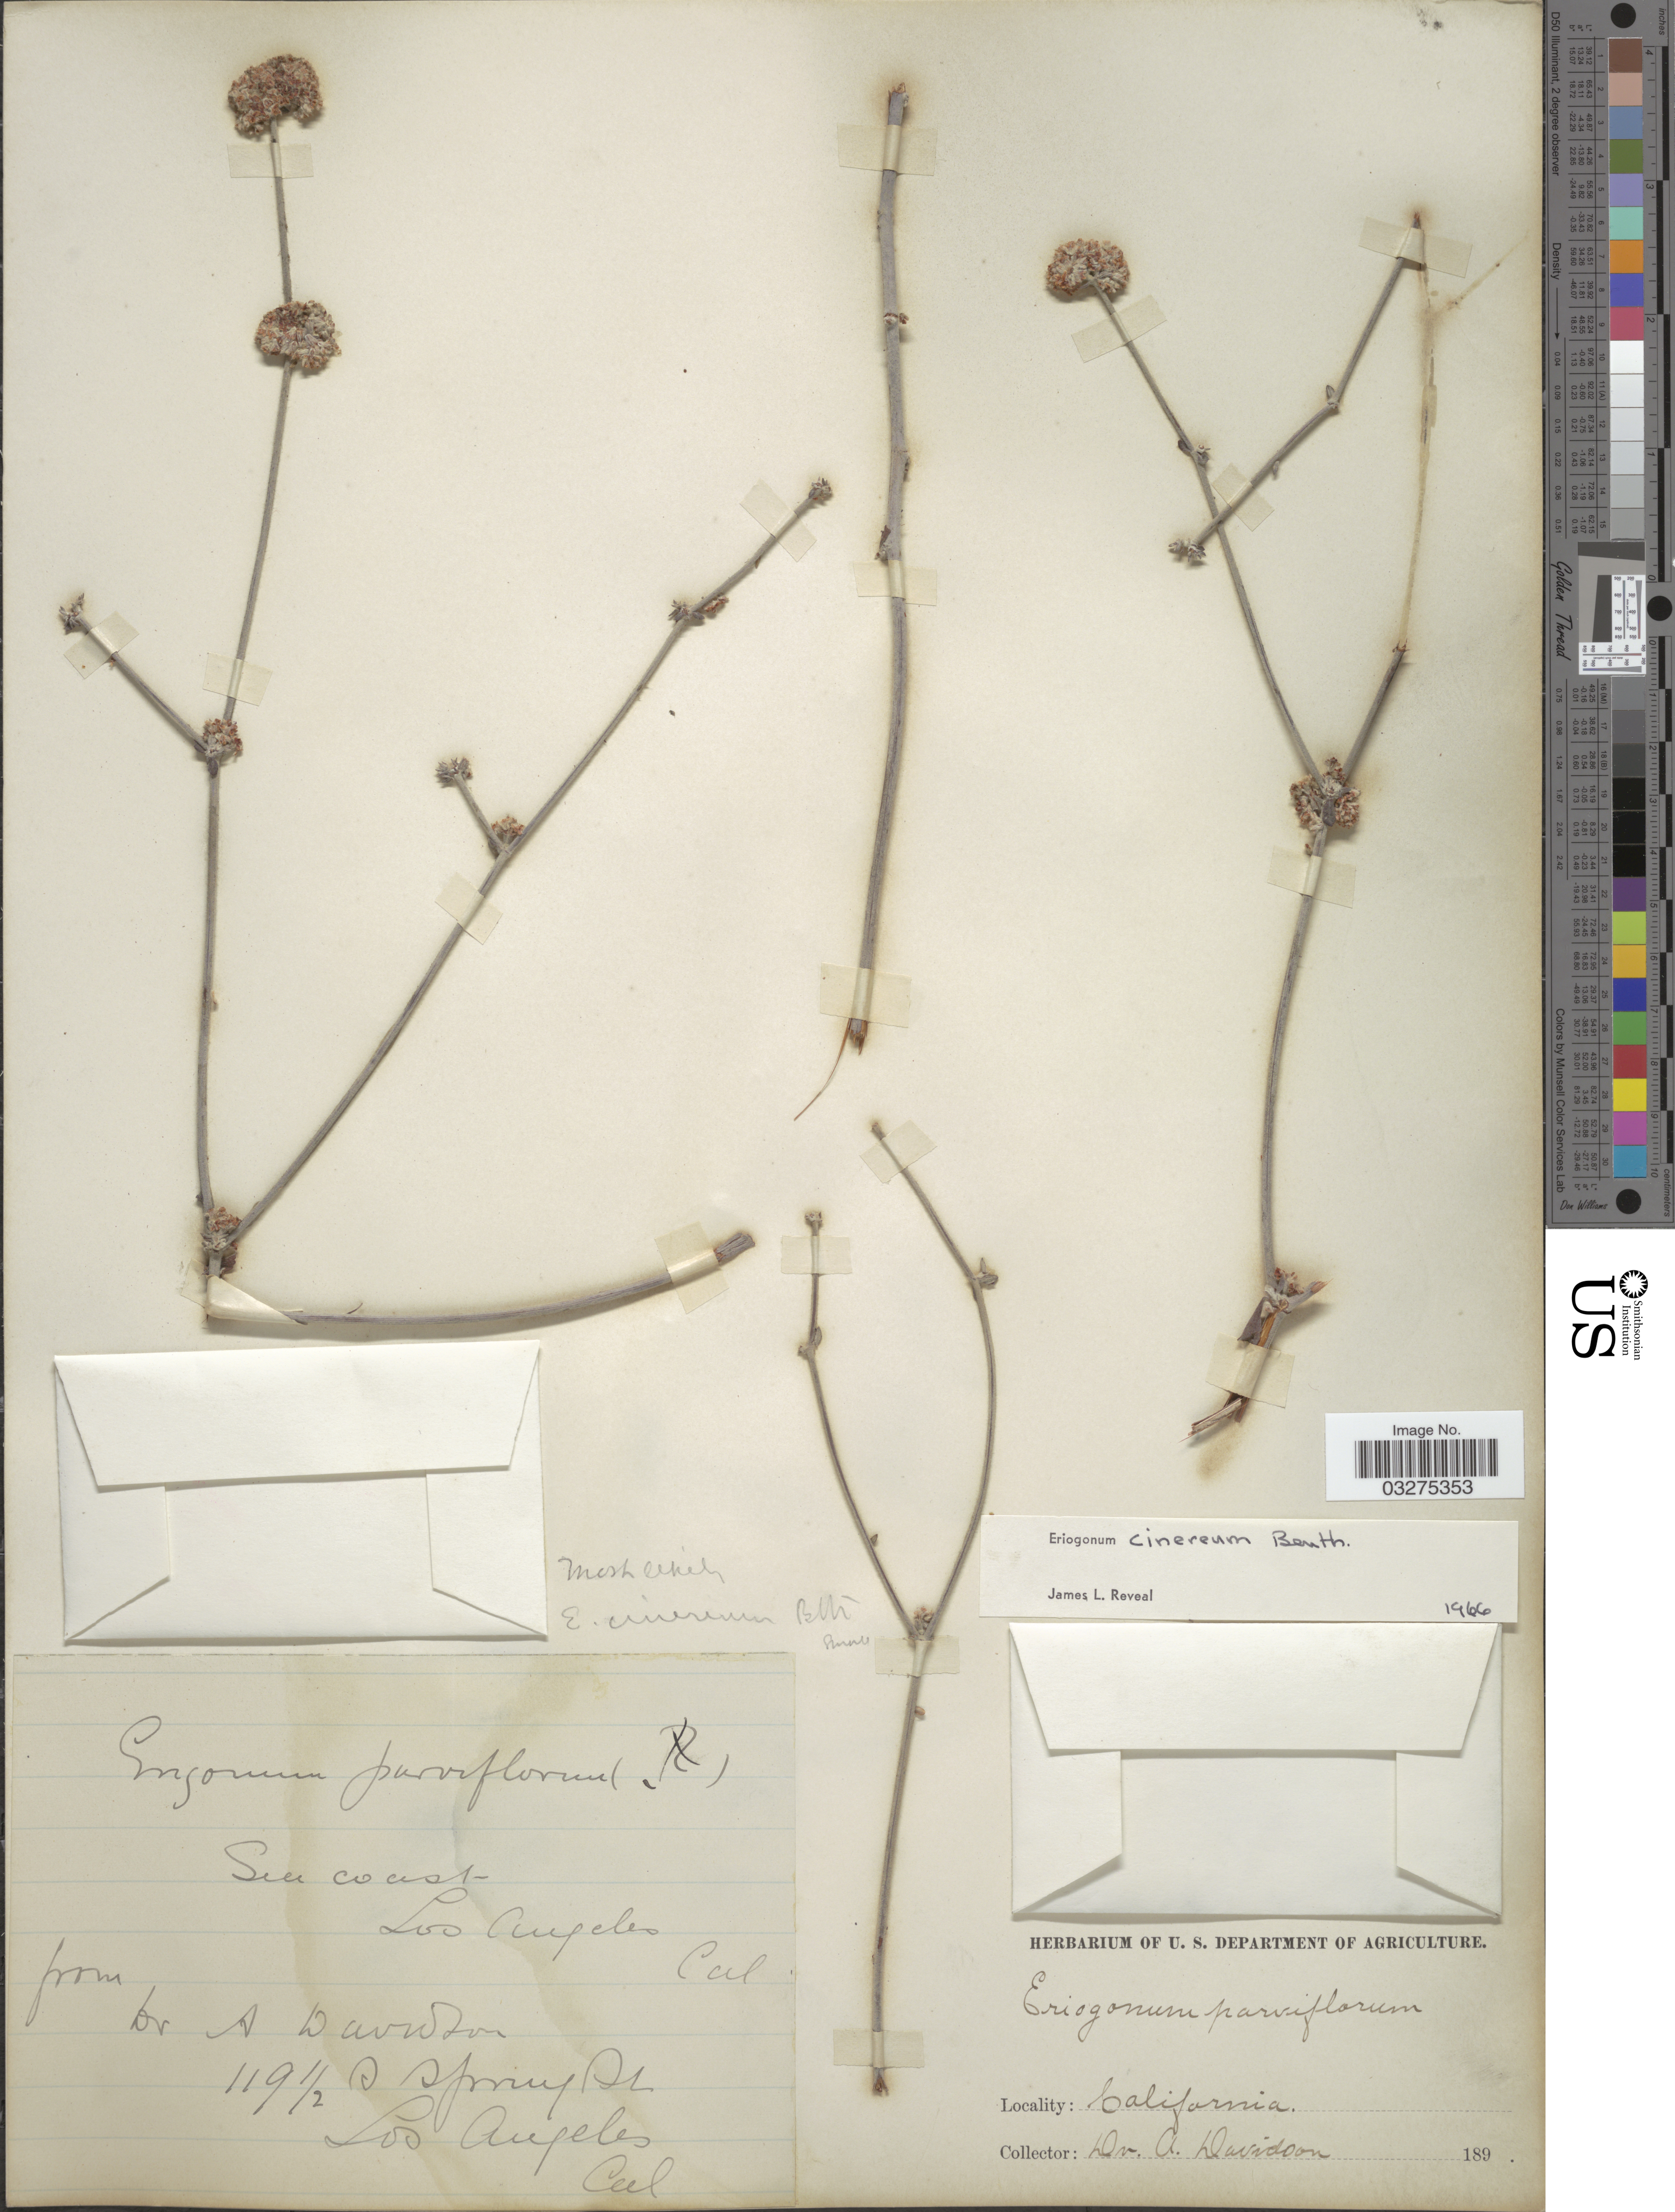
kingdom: Plantae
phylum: Tracheophyta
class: Magnoliopsida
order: Caryophyllales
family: Polygonaceae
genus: Eriogonum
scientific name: Eriogonum cinerum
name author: Benth.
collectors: A. Davidson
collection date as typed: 189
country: United States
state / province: California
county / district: Los Angeles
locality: Sea coast. Los Angeles.